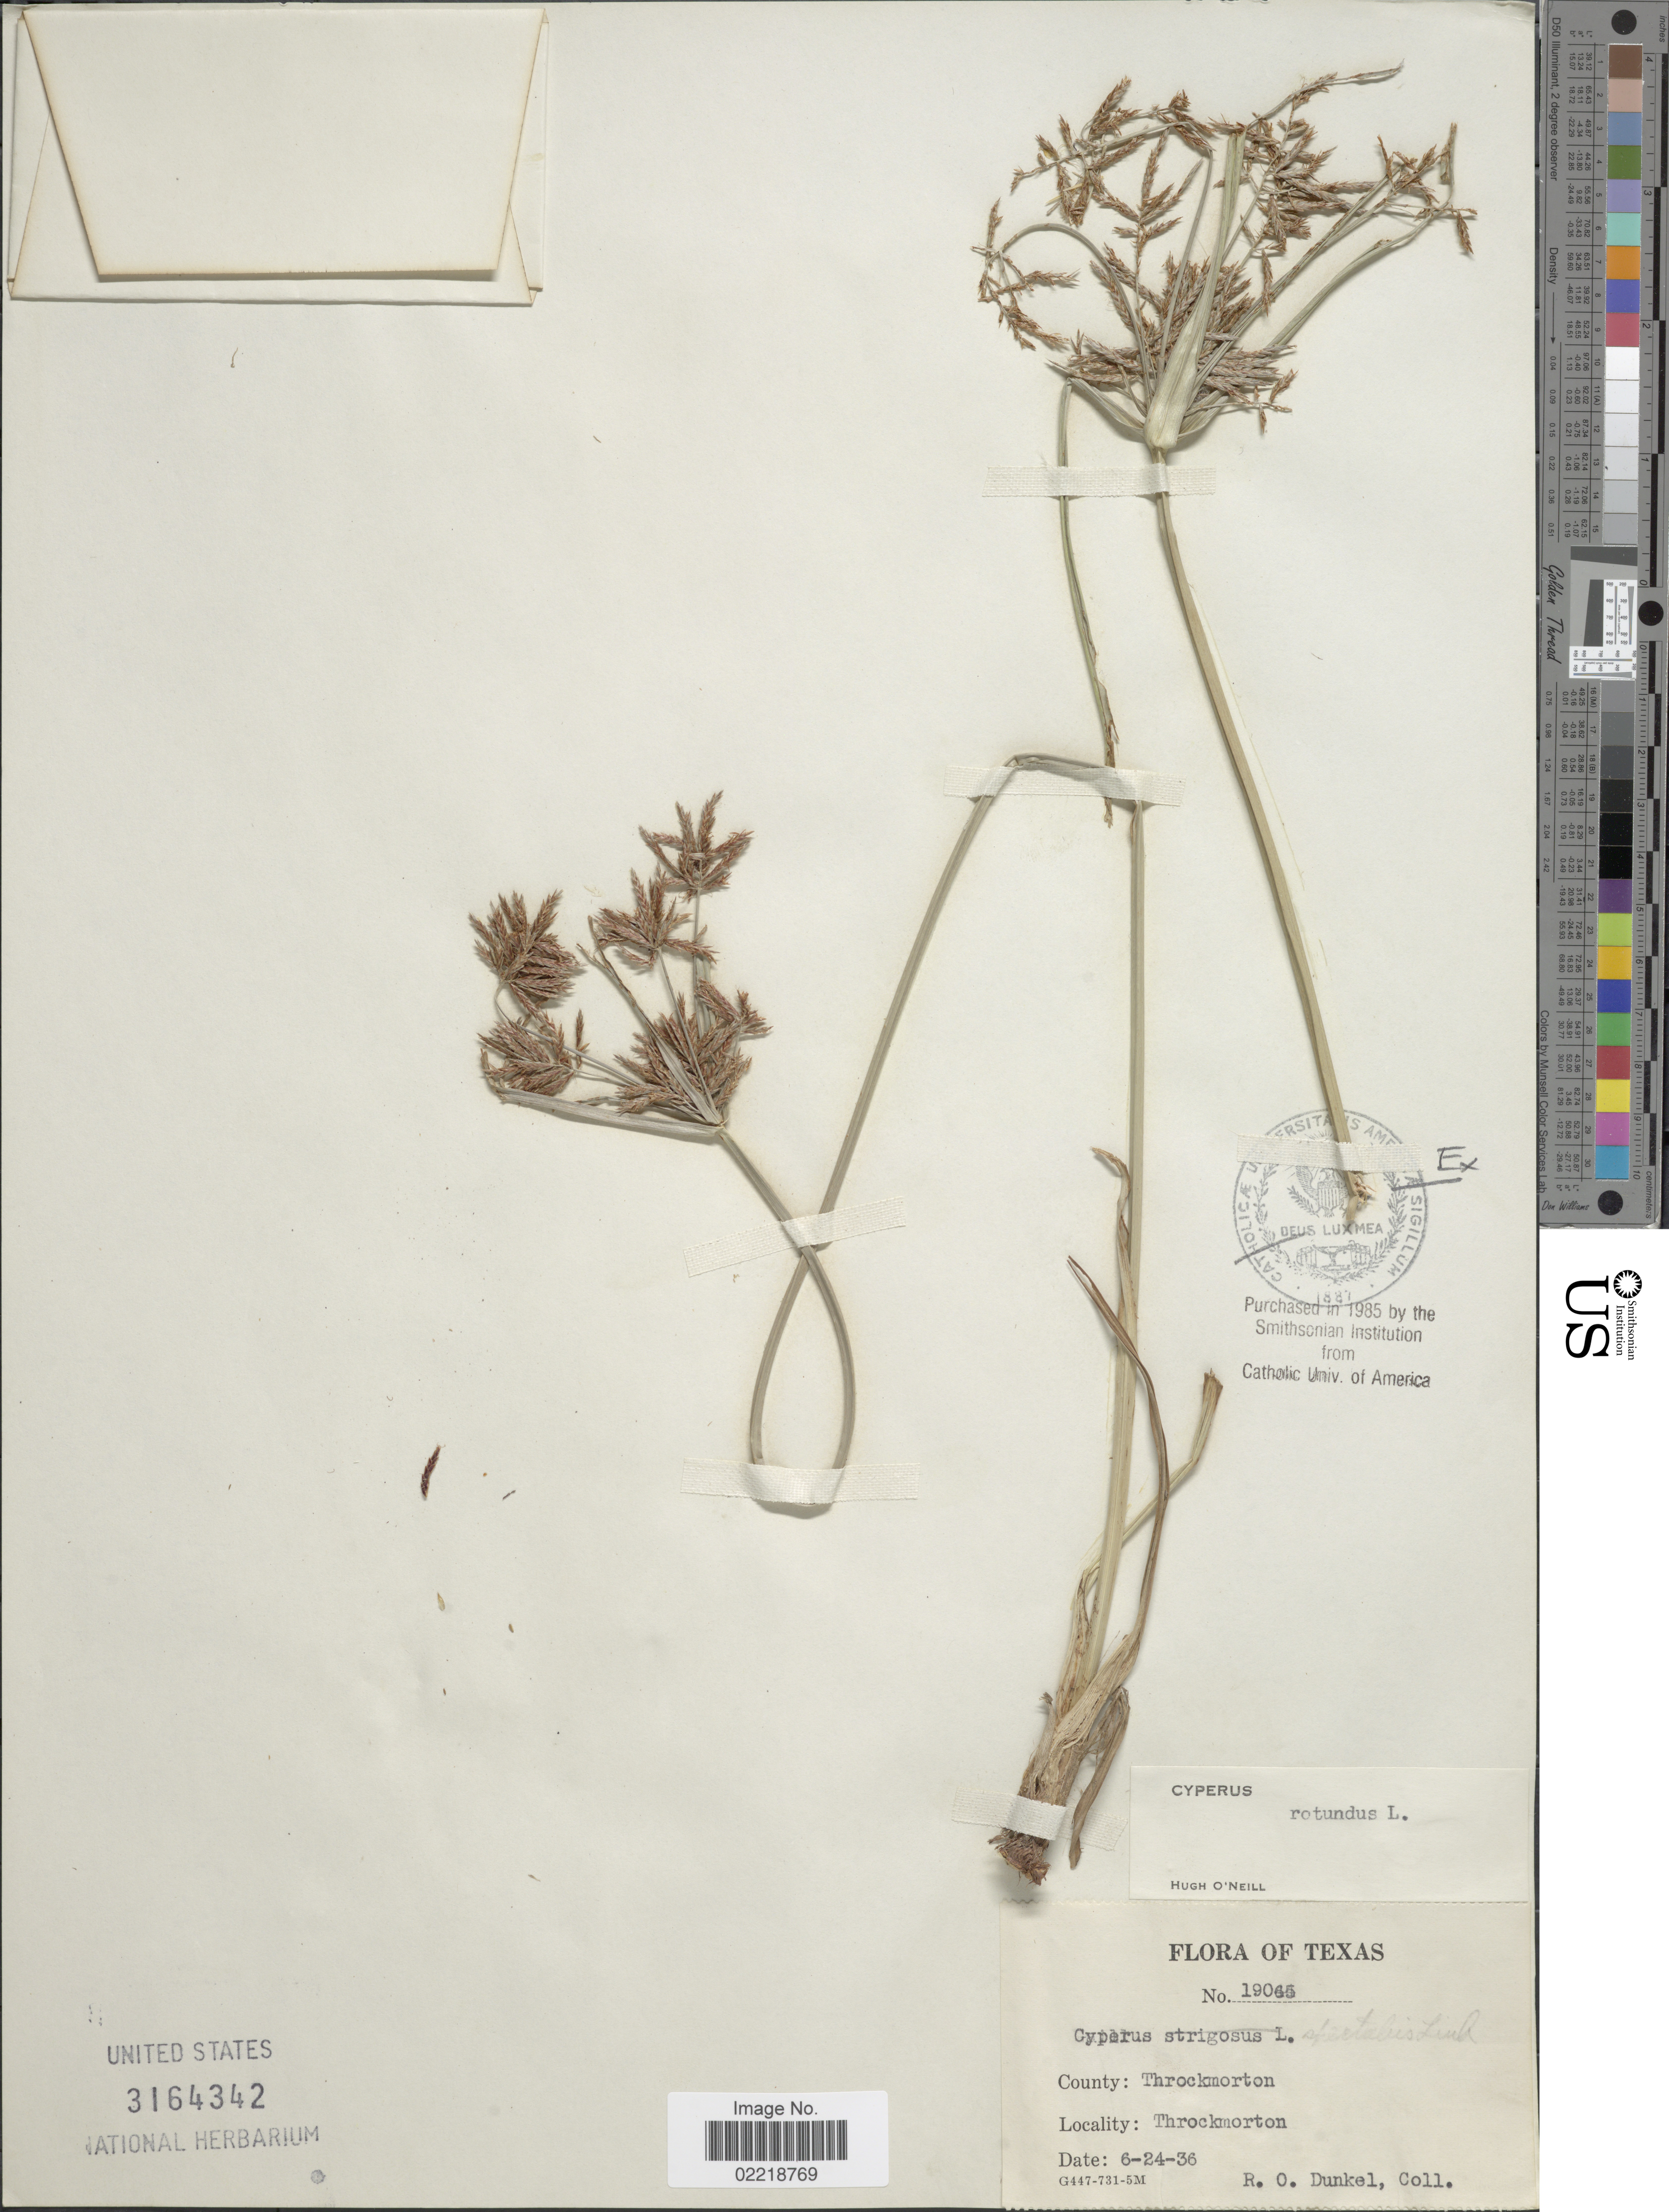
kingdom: Plantae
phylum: Tracheophyta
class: Liliopsida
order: Poales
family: Cyperaceae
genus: Cyperus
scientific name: Cyperus rotundus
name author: L.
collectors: R. Dunkel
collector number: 19065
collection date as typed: Transcribed d/m/y: 24/6/36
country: United States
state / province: Texas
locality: County: Throckmorton. Throckmorton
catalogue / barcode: US 3164342